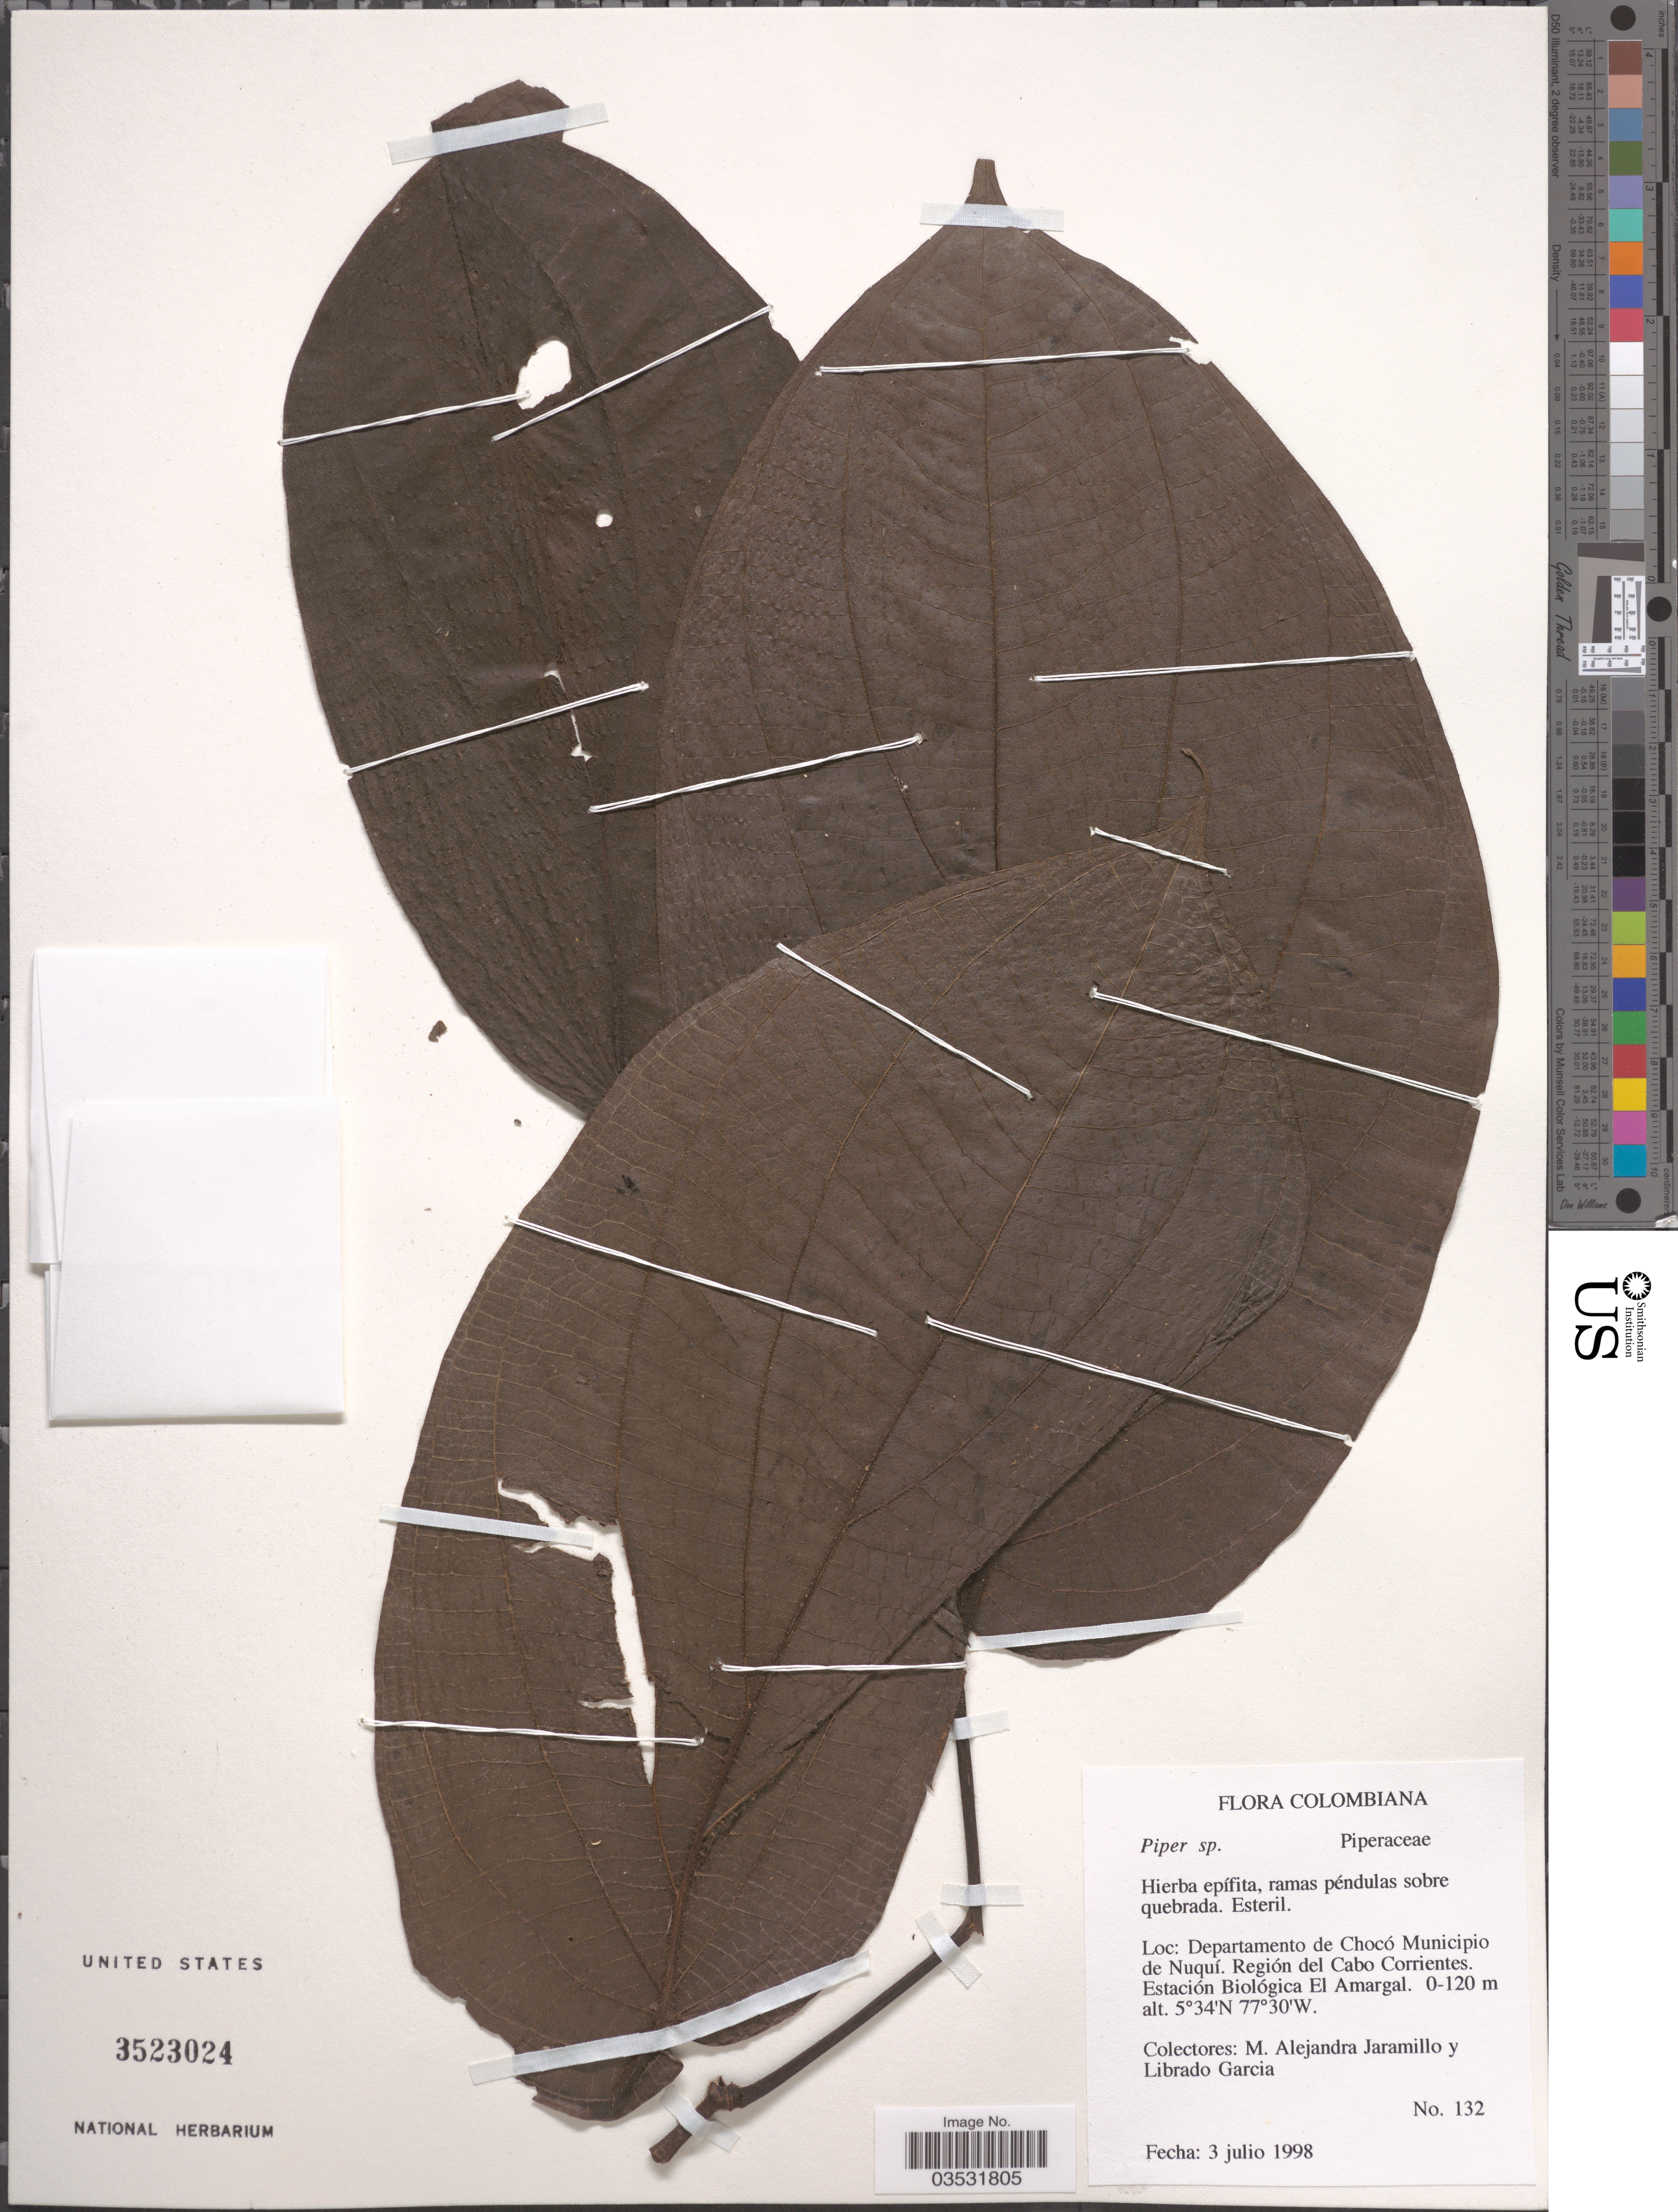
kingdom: Plantae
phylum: Tracheophyta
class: Magnoliopsida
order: Piperales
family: Piperaceae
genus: Piper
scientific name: Piper sp.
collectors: M. A. Jaramillo & L. Garcia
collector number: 132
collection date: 1998-07-03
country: Colombia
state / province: Chocó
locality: Departamento de Chocó Municipio de Nuquí. Región del Cabo Corrientes. Estación Biológica El Amargal.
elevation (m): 0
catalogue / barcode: US 3523024